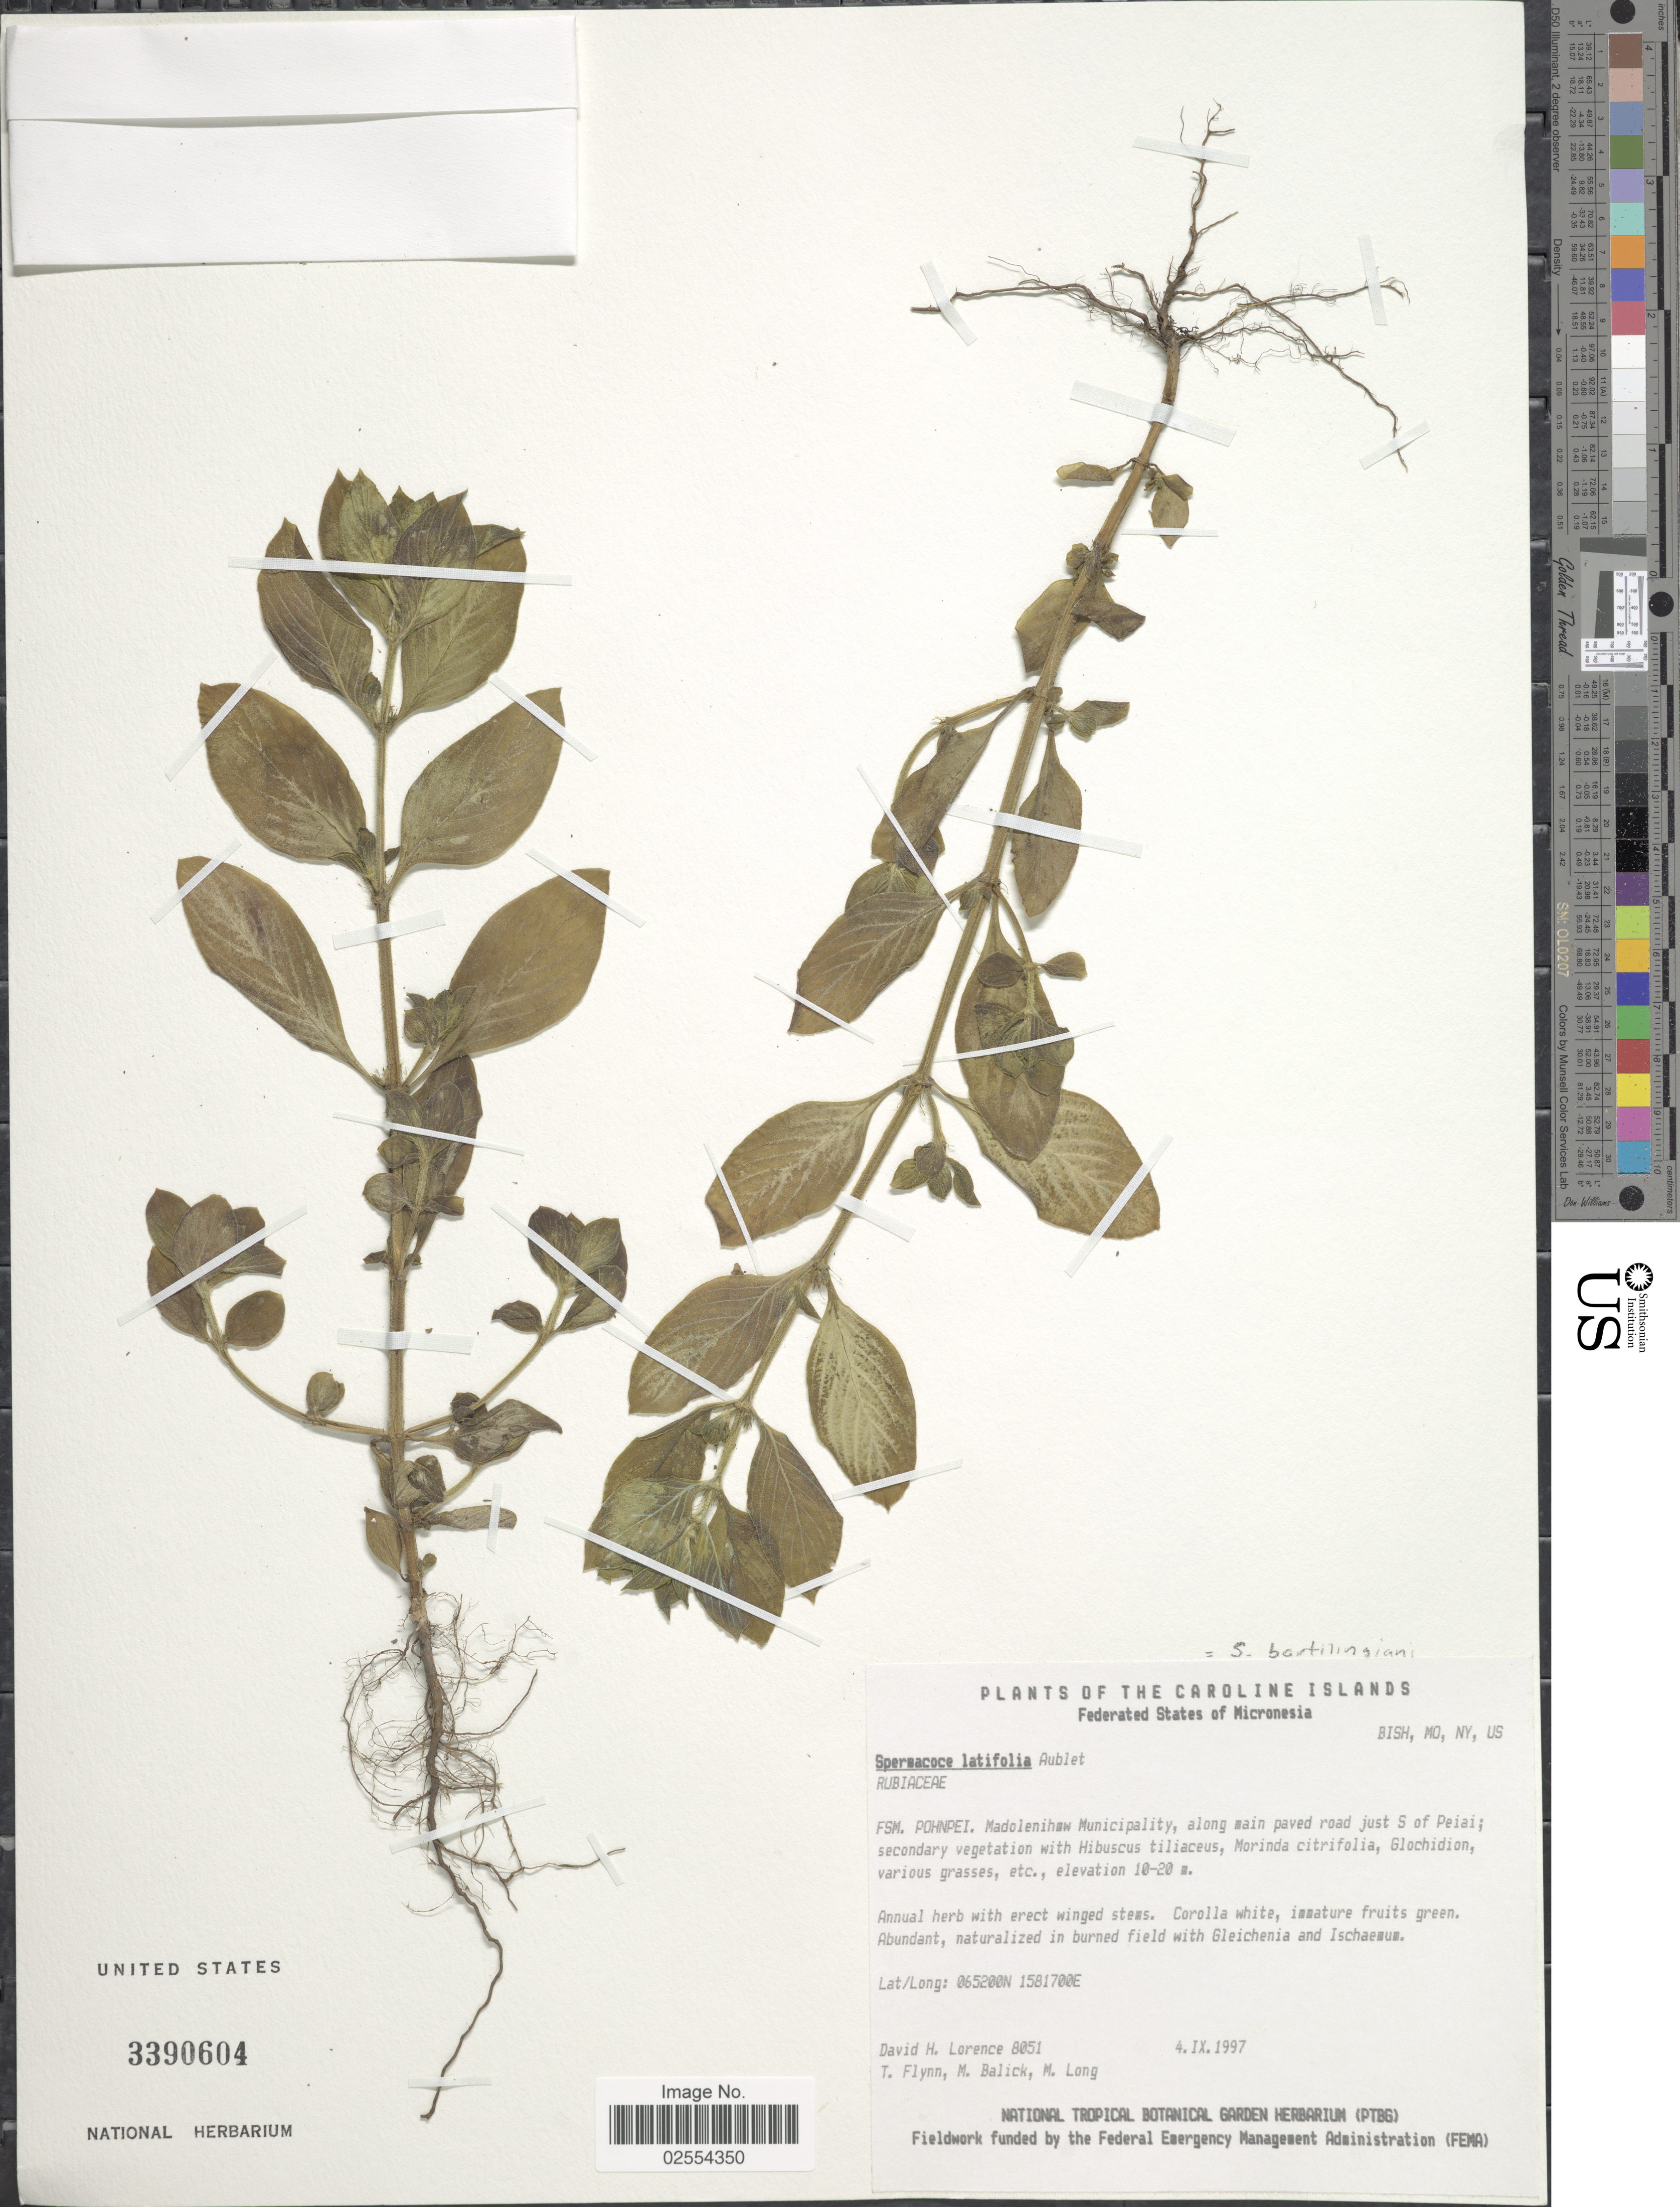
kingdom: Plantae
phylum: Tracheophyta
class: Magnoliopsida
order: Gentianales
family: Rubiaceae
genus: Spermacoce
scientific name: Spermacoce latifolia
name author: Aubl.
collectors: D. Lorence, T. Flynn, M. Balick & M. Long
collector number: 8051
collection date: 1997-09-04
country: Micronesia, Federated States of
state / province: Pohnpei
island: Pohnpei [Ponape]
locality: Madolenihew Municipality, along main paved road just S of Peiai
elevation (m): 10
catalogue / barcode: US 3390604